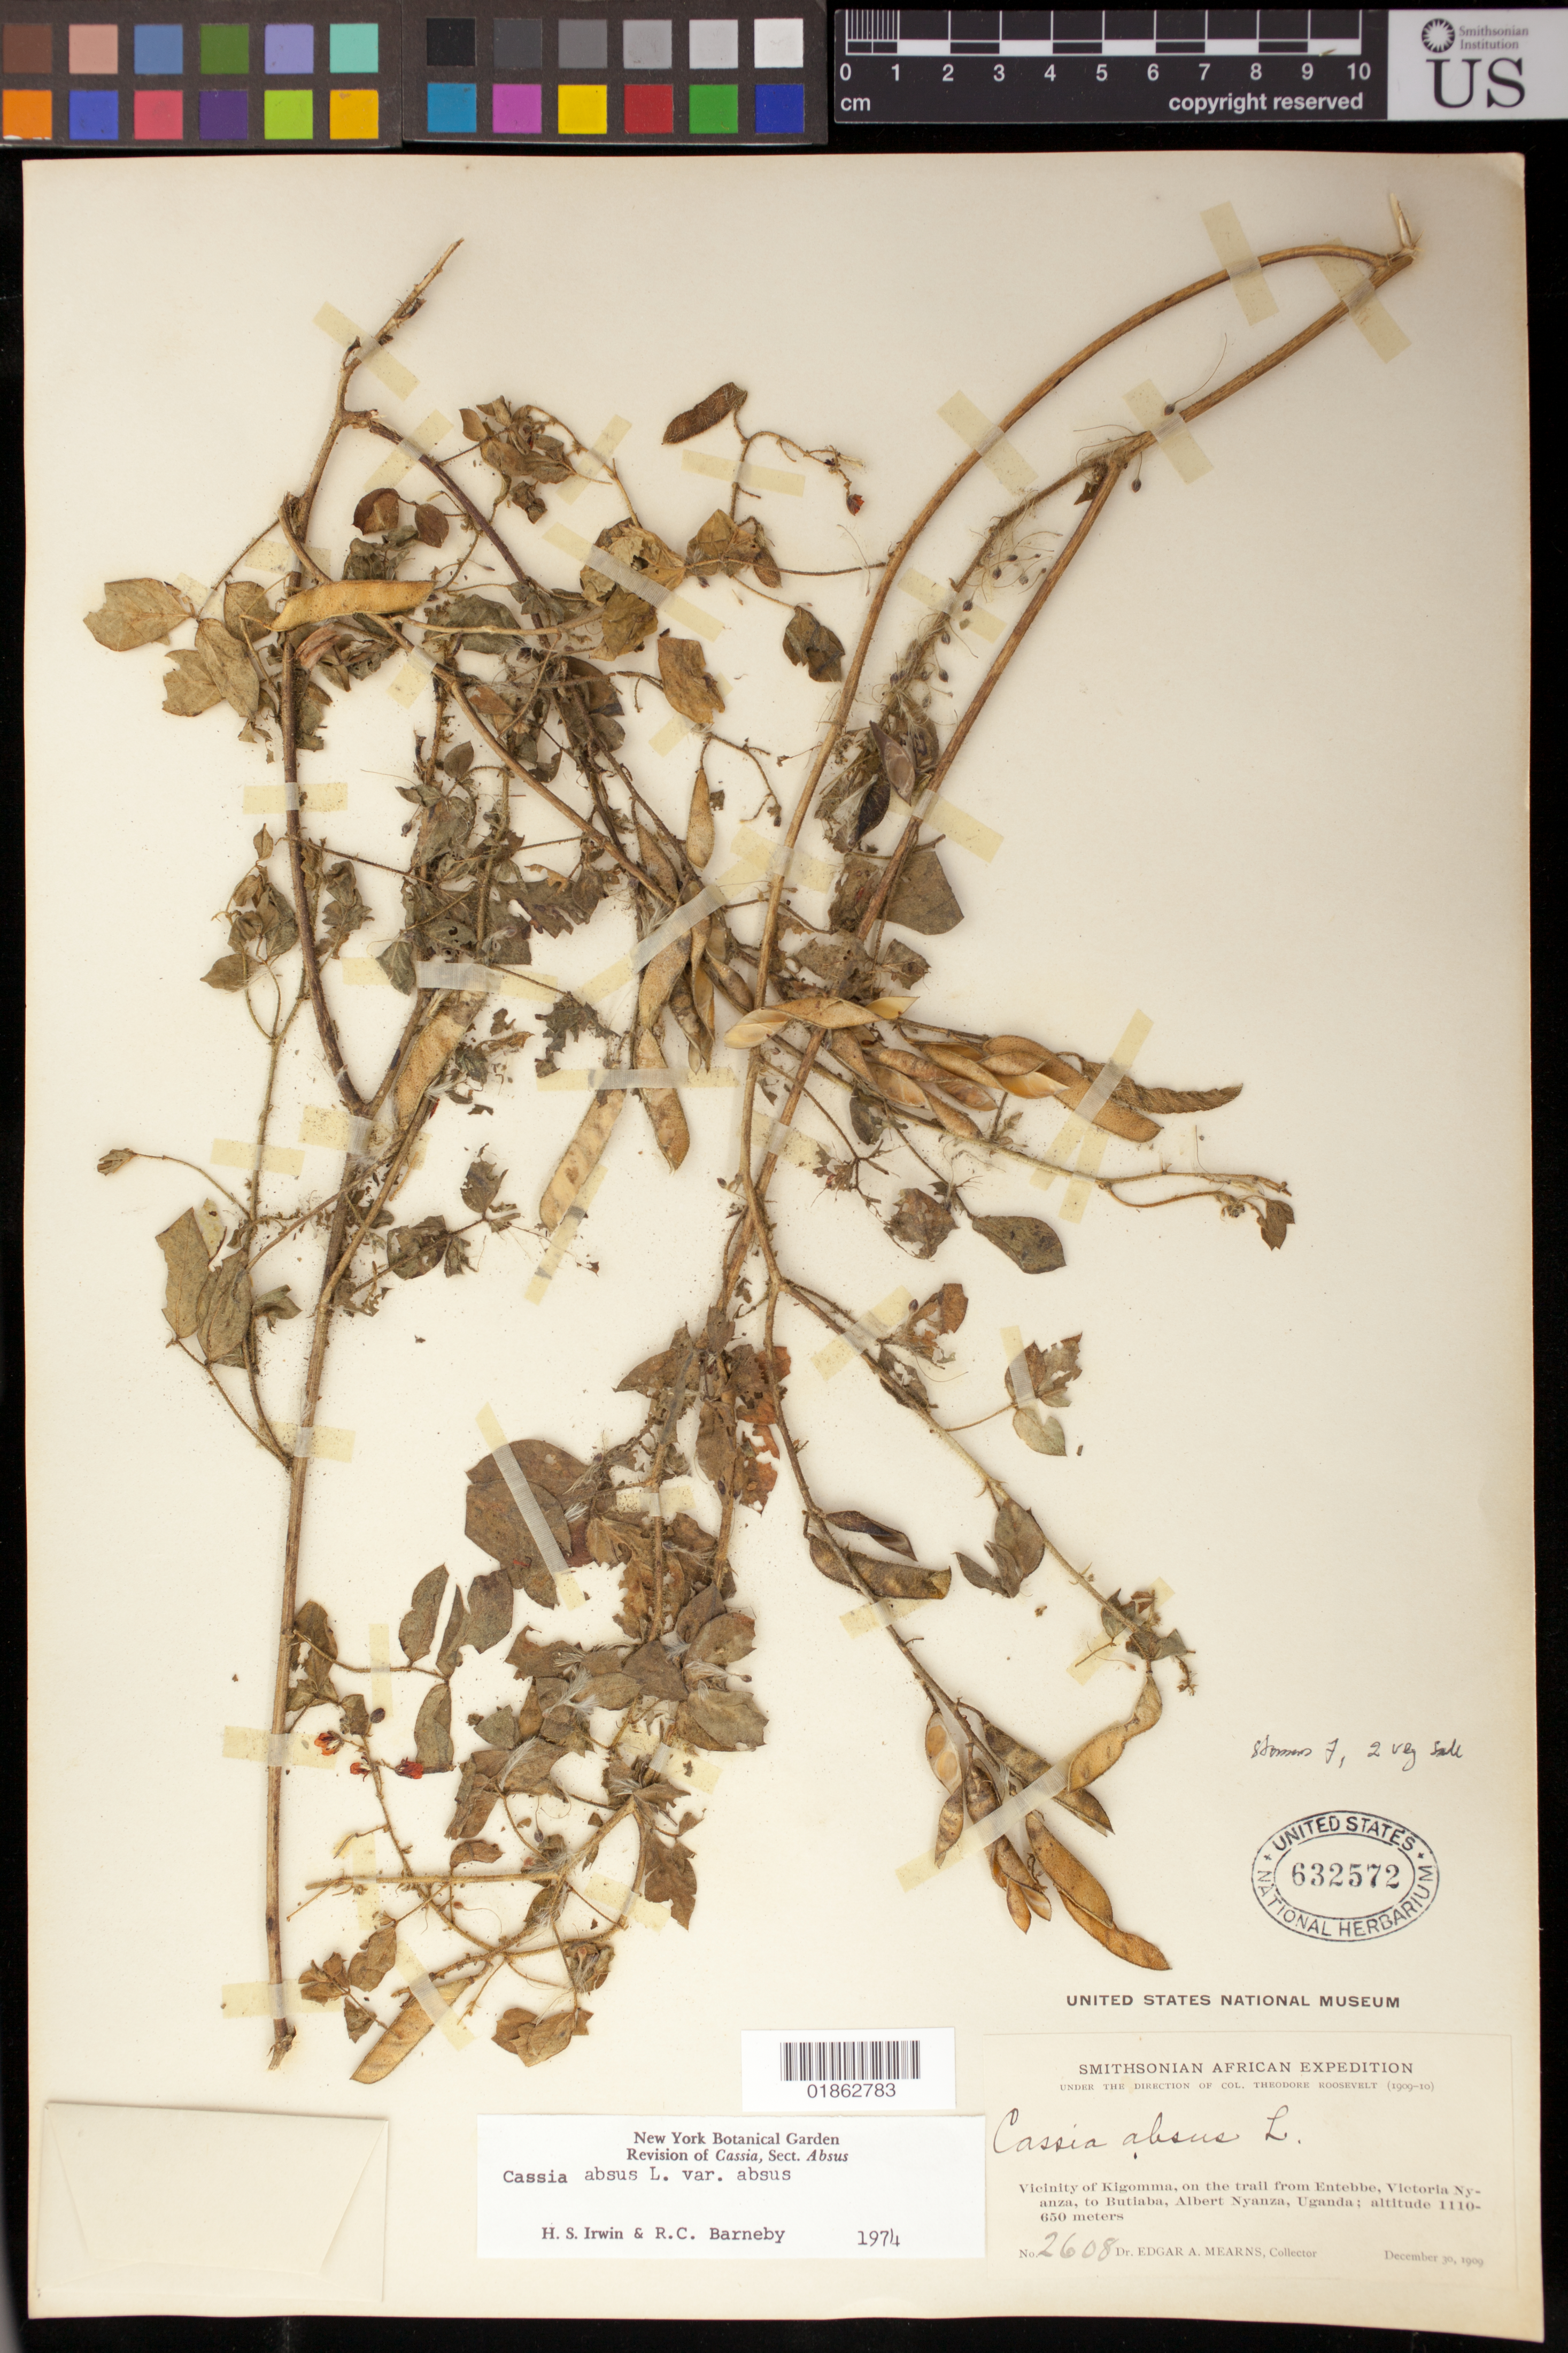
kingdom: Plantae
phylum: Tracheophyta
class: Magnoliopsida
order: Fabales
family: Fabaceae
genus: Chamaecrista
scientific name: Chamaecrista absus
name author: (L.) H.S. Irwin & Barneby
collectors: E. A. Mearns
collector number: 2608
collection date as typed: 30 Dec 1909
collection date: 1909-12-30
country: Uganda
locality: Vicinity of Kigomma, on the trail from Entebbe, Victoria Nyanza, to Butiaba, Albert Nyanza, Uganda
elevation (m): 1110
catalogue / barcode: US 632572